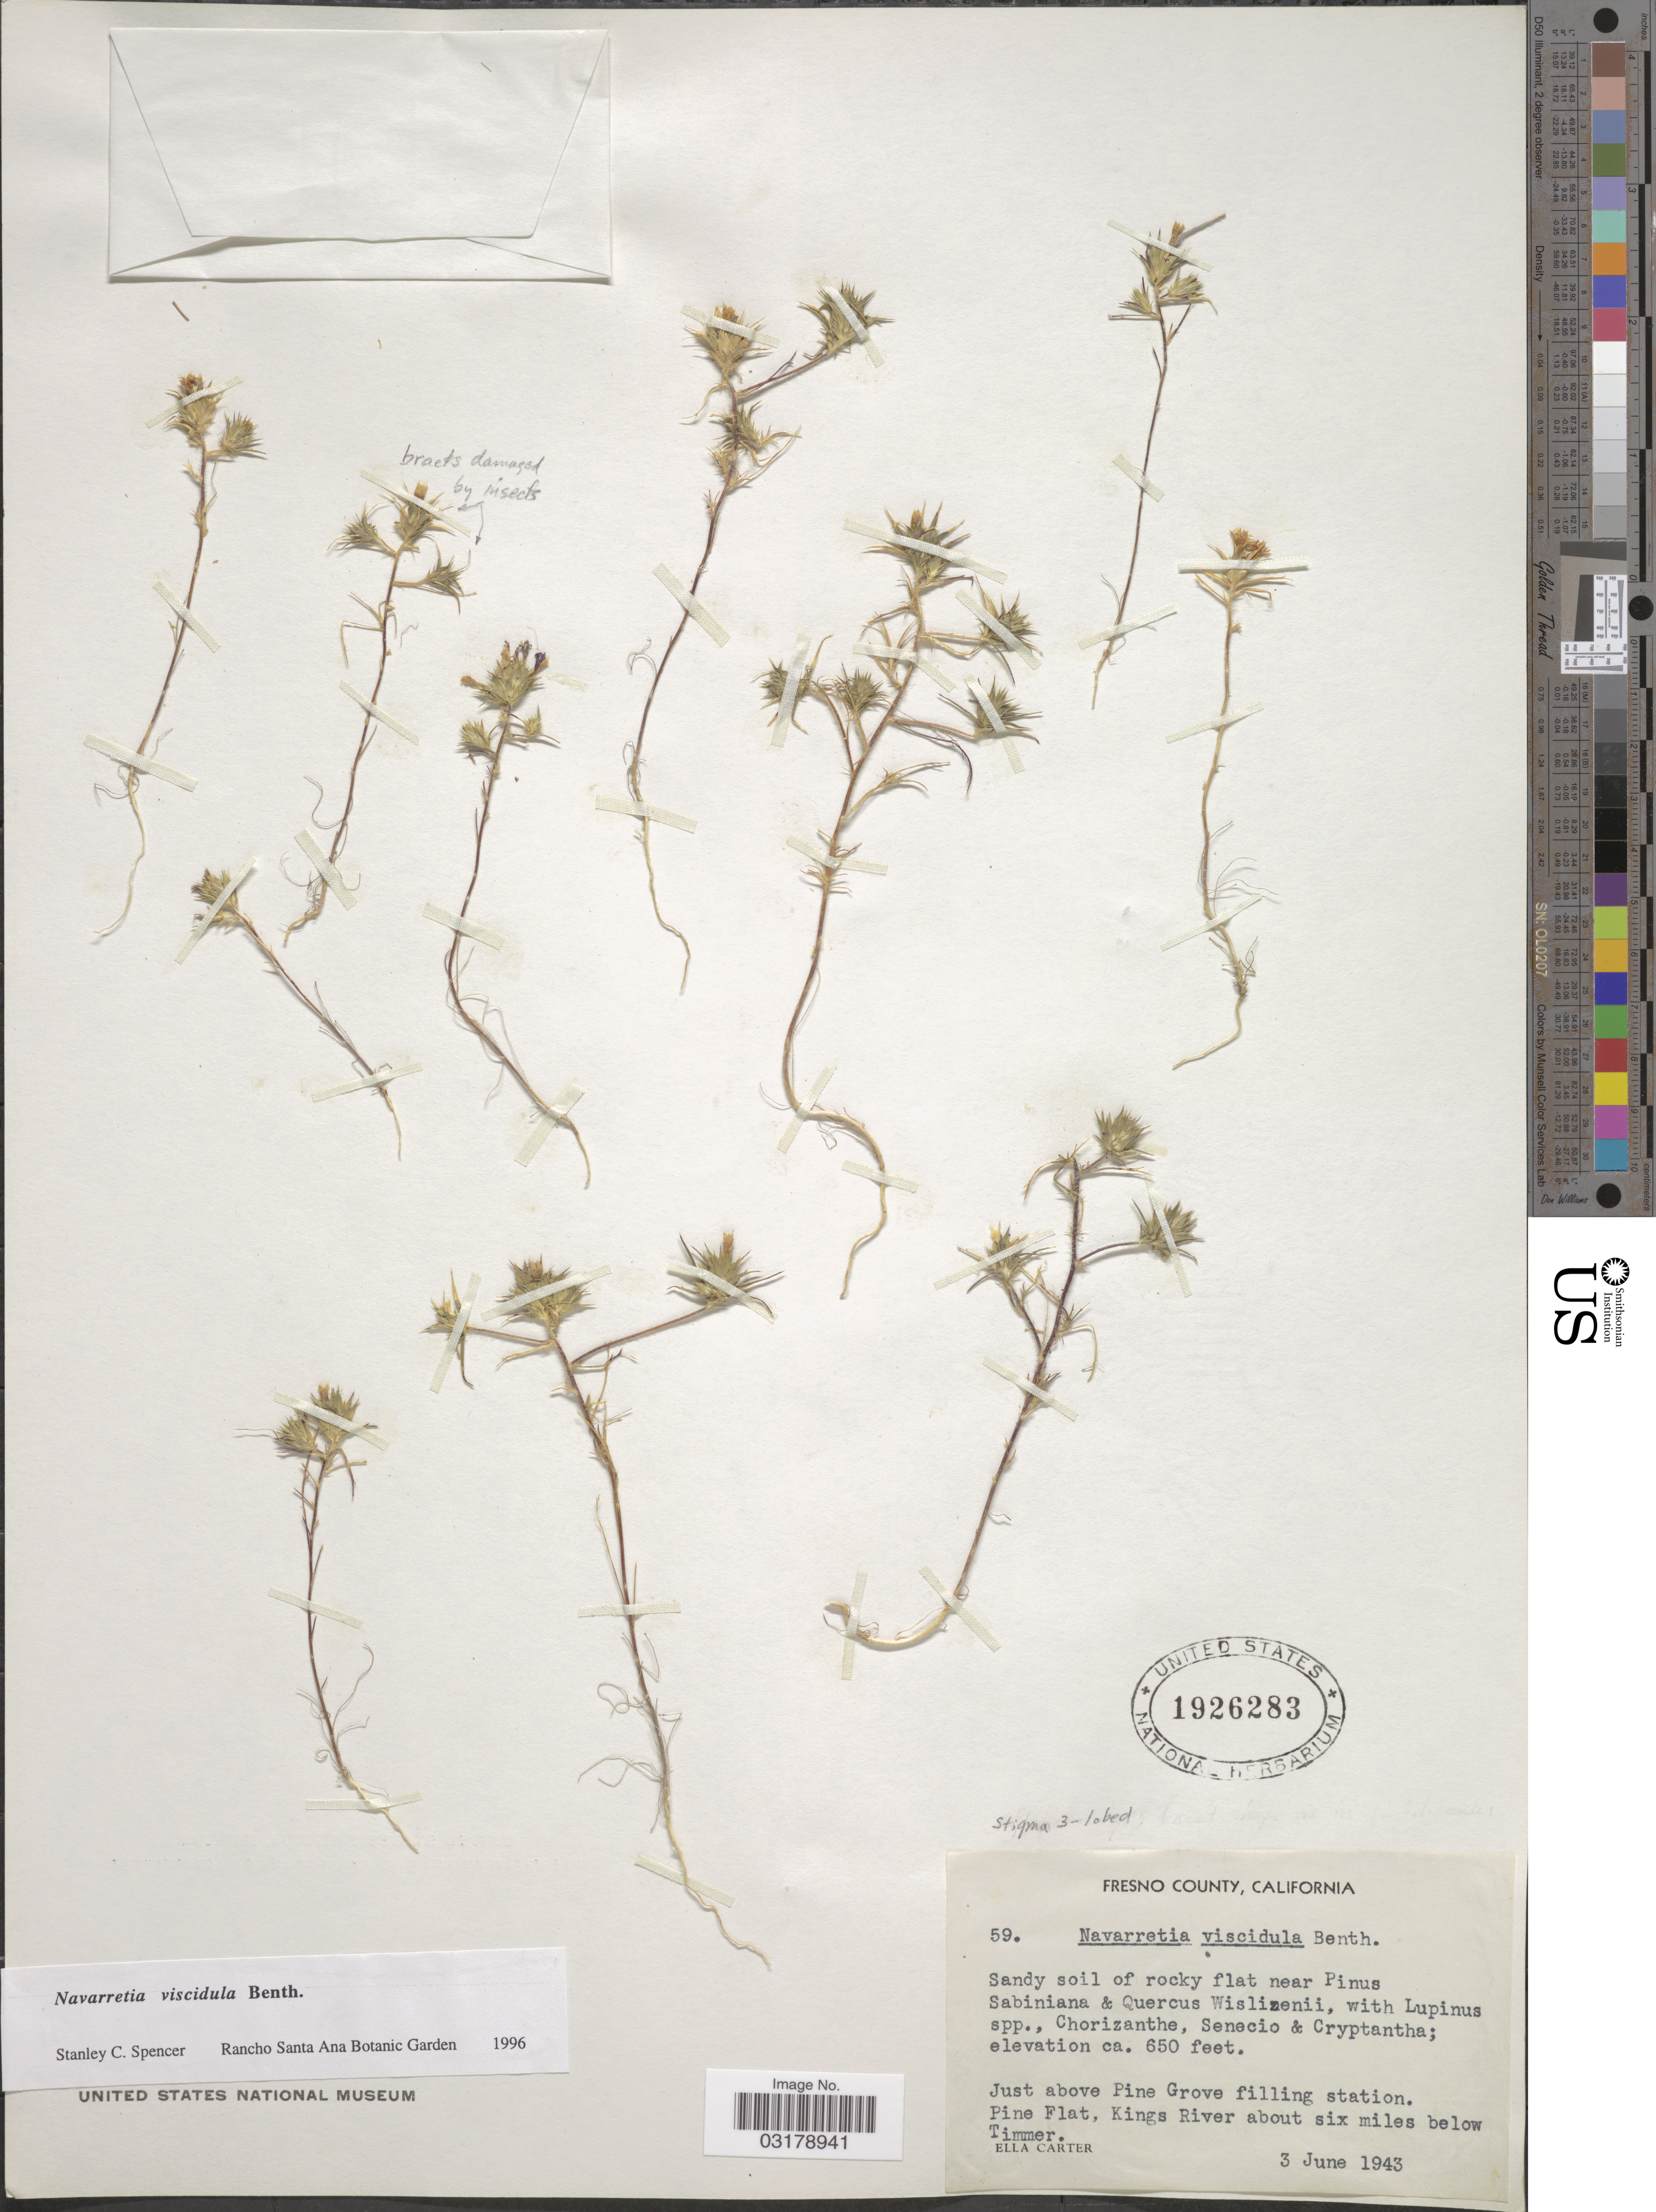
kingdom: Plantae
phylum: Tracheophyta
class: Magnoliopsida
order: Ericales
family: Polemoniaceae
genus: Navarretia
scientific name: Navarretia viscidula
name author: Benth.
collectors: E. Carter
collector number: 59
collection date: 1943-06-03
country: United States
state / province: California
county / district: Fresno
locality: Fresno County. Just above Pine Grove filling station. Pine Flat, Kings River about six miles below Timmer.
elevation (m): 198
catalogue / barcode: US 1926283